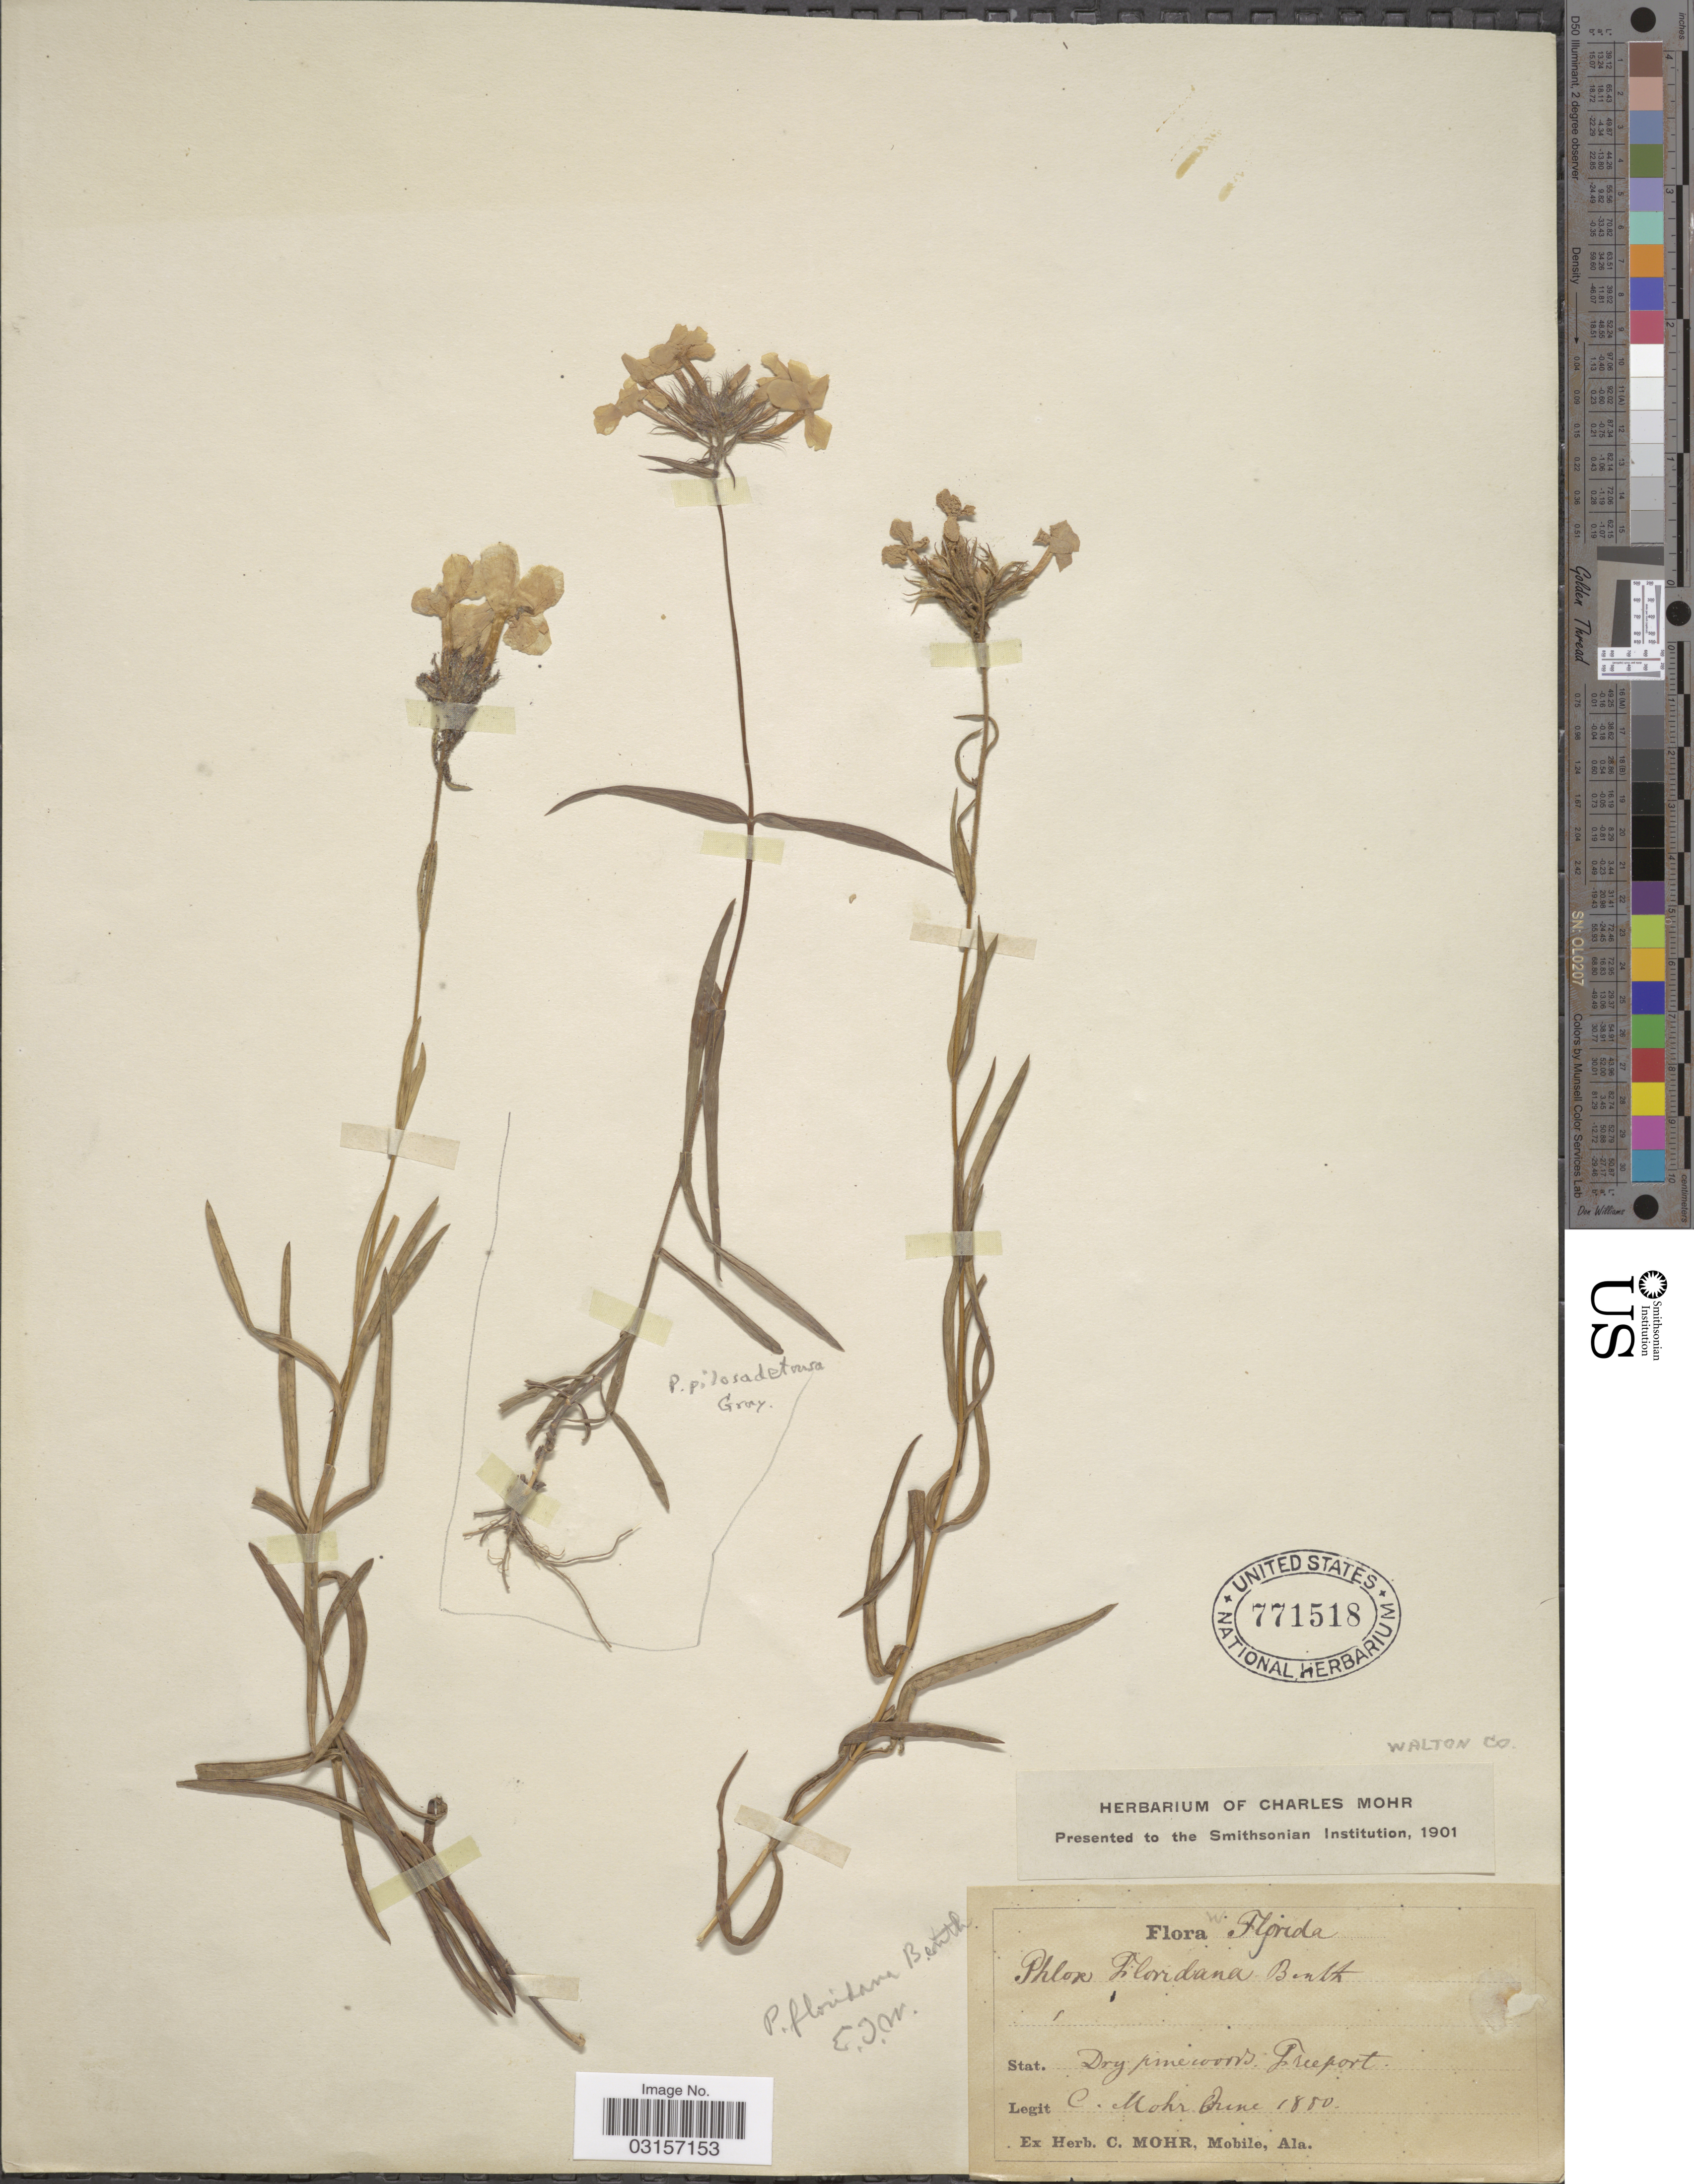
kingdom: Plantae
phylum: Tracheophyta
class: Magnoliopsida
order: Ericales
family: Polemoniaceae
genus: Phlox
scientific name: Phlox floridana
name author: Benth.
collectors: Mohr, C. T. (herbarium)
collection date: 1880-06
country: United States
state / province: Florida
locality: Stat. Dry pinewoods, Freeport.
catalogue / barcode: US 771518